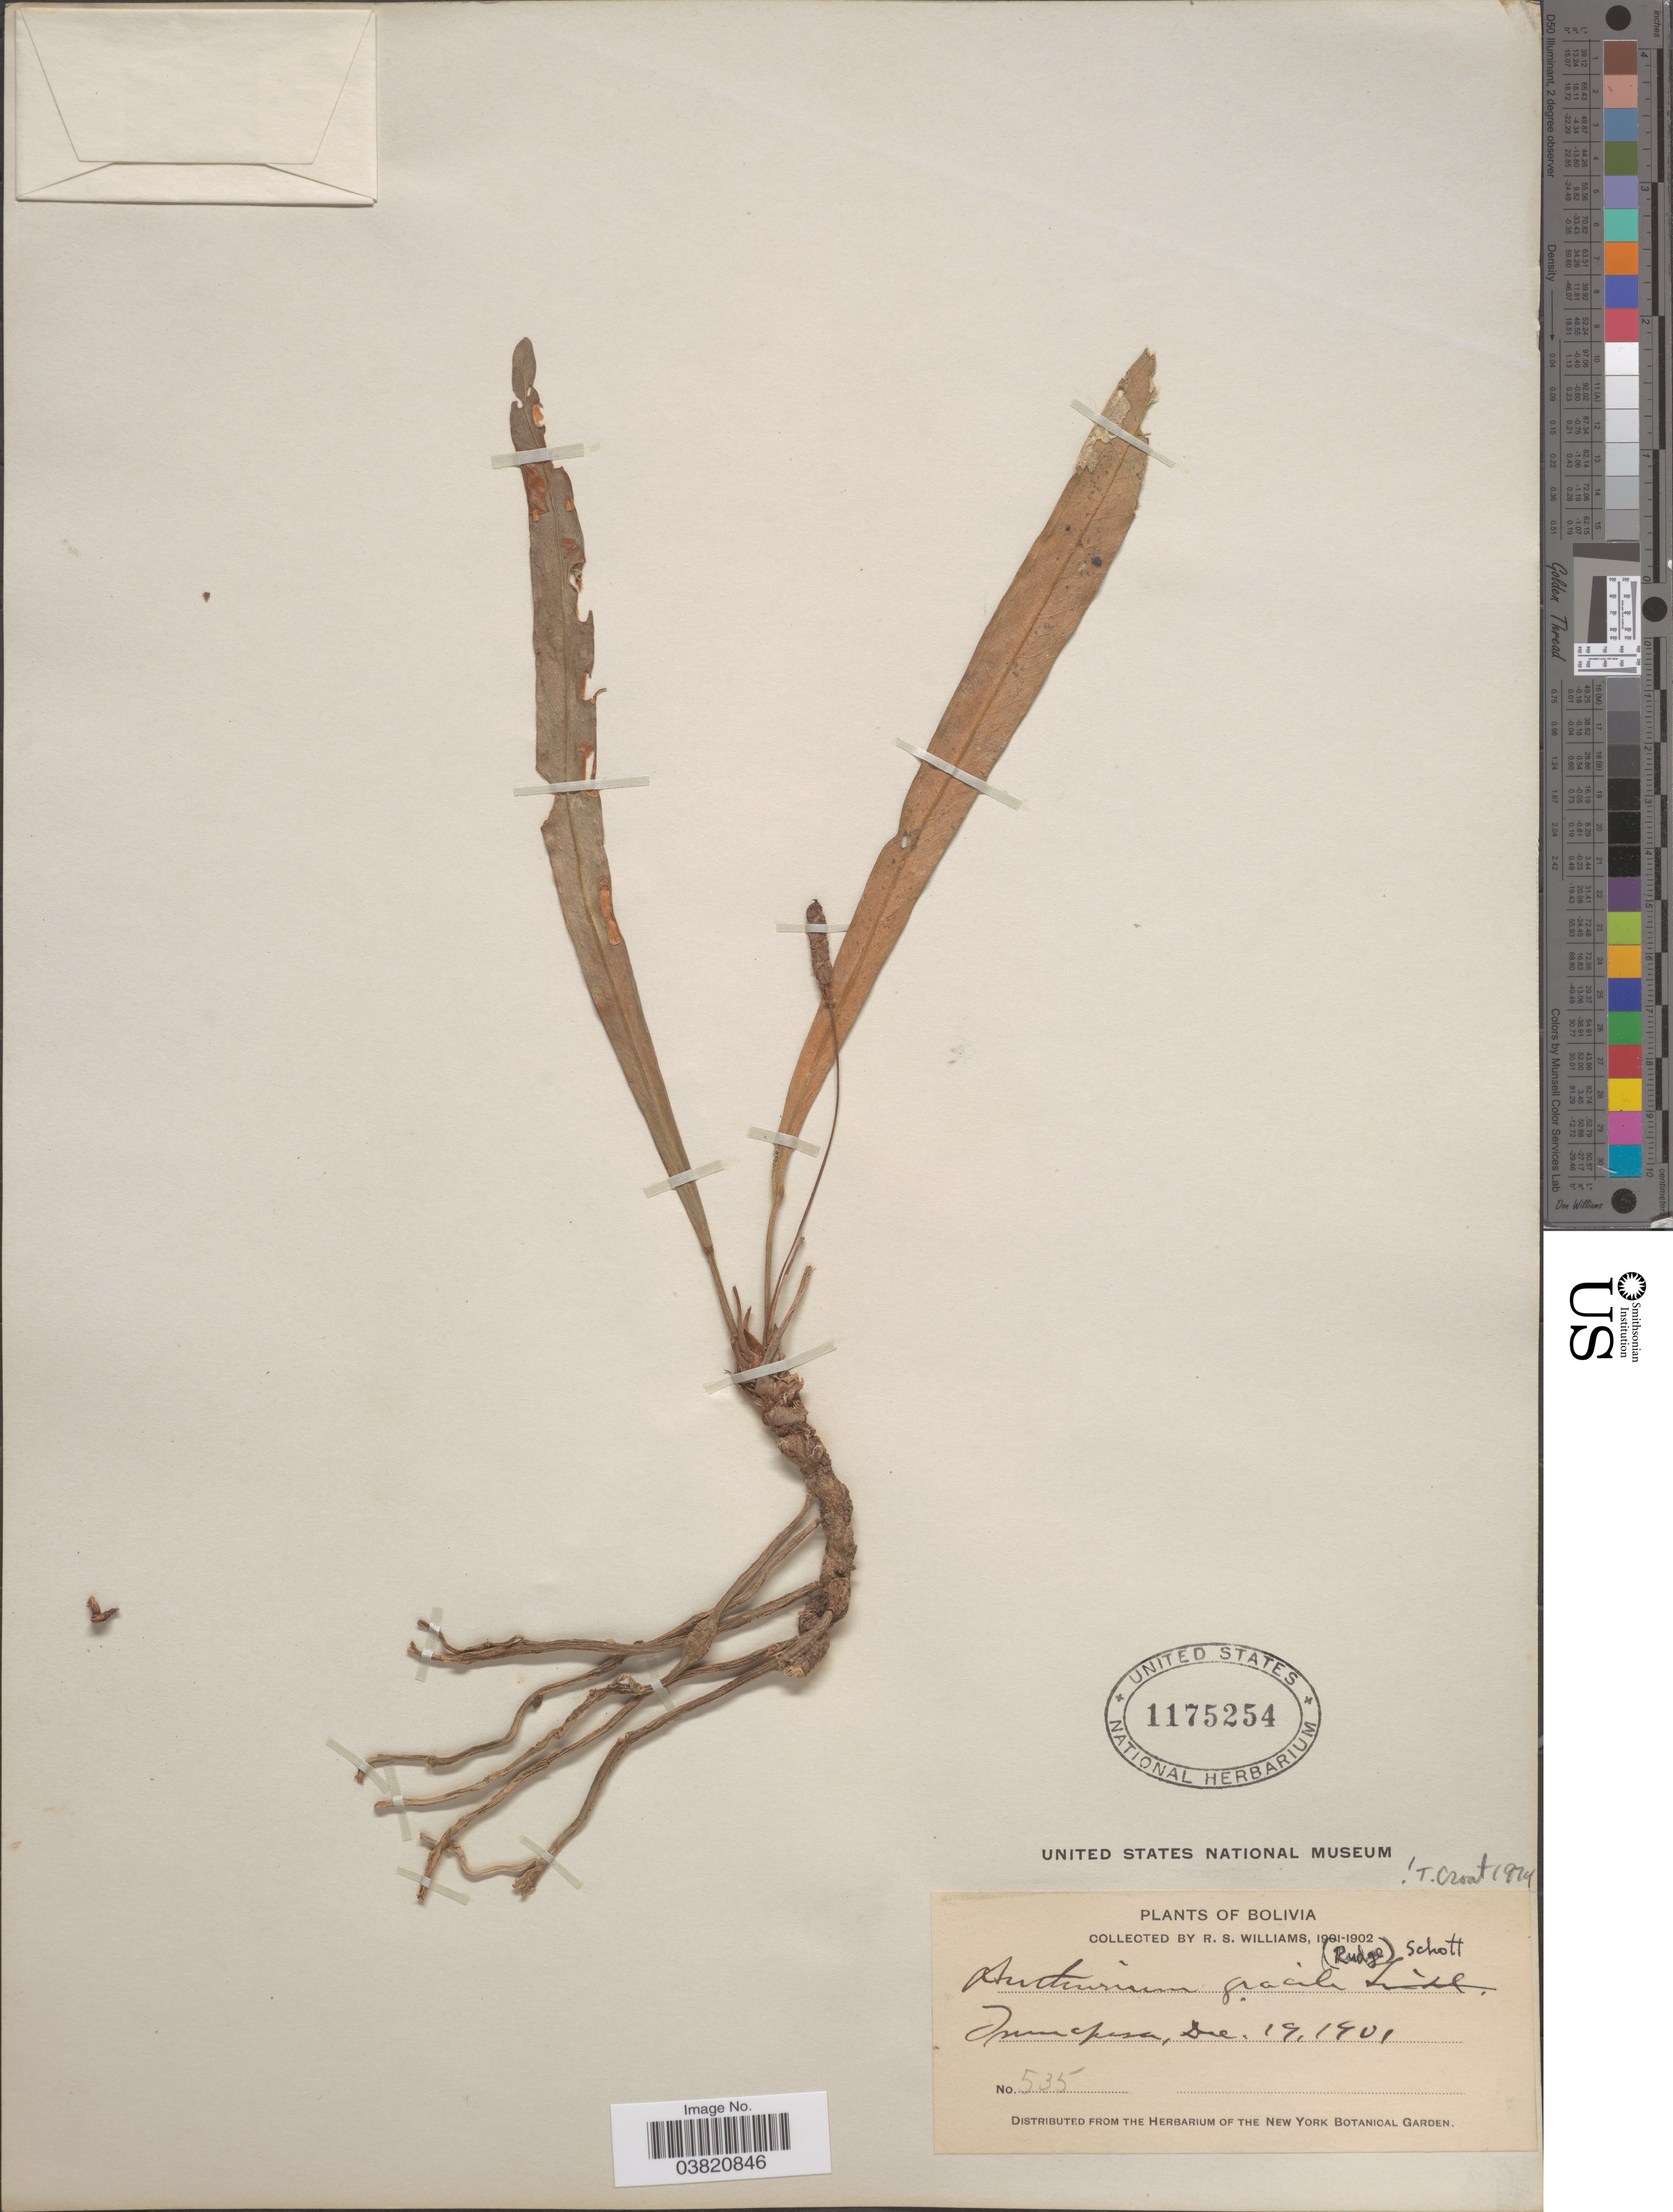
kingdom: Plantae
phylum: Tracheophyta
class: Liliopsida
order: Alismatales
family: Araceae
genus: Anthurium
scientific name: Anthurium gracile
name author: (Rudge) Schott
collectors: R. S. Williams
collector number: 535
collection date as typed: Dec. 19, 1901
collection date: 1901-12-19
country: Bolivia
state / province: La Paz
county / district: Iturralde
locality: Tumupasa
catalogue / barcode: US 1175254